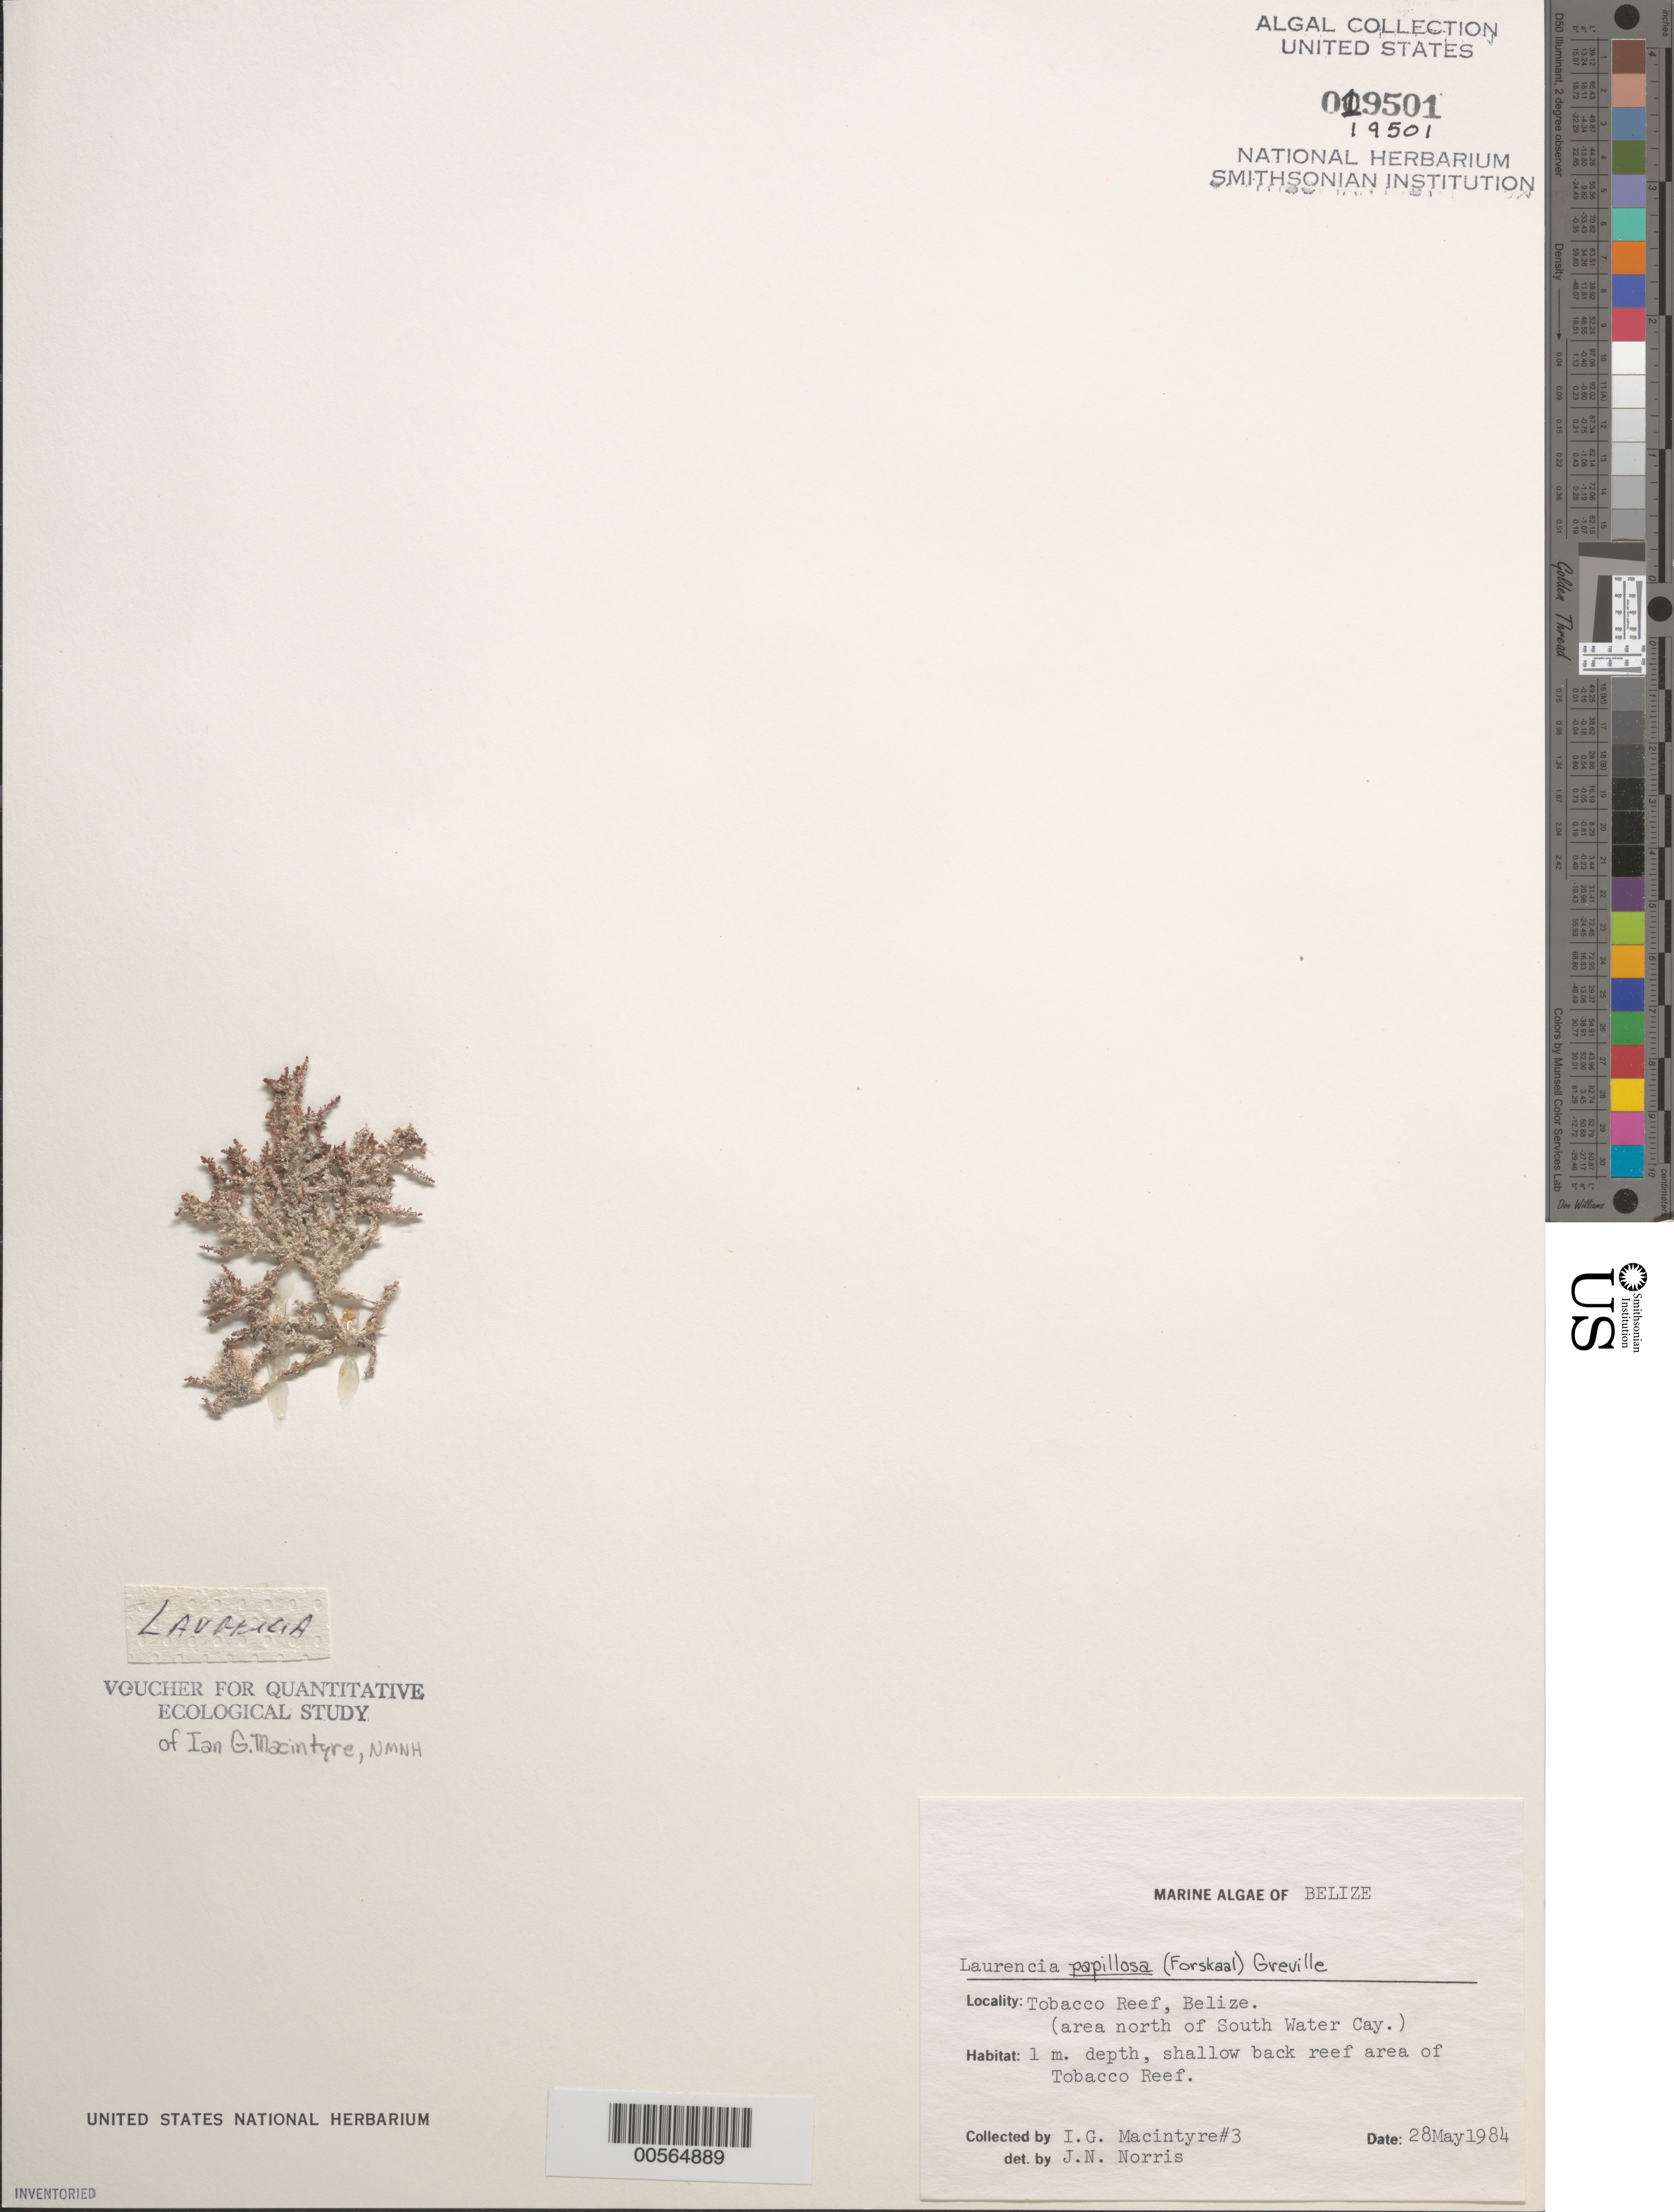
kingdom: Plantae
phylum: Rhodophyta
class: Florideophyceae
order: Ceramiales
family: Rhodomelaceae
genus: Palisada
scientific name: Palisada perforata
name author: (Bory) K.W. Nam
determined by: Algae name updating Project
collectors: I. Macintyre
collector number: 3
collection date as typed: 28 May 1984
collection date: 1984-05-28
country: Belize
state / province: Stann Creek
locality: Tobacco Reef, north of South Water Cay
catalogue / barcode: US 19501